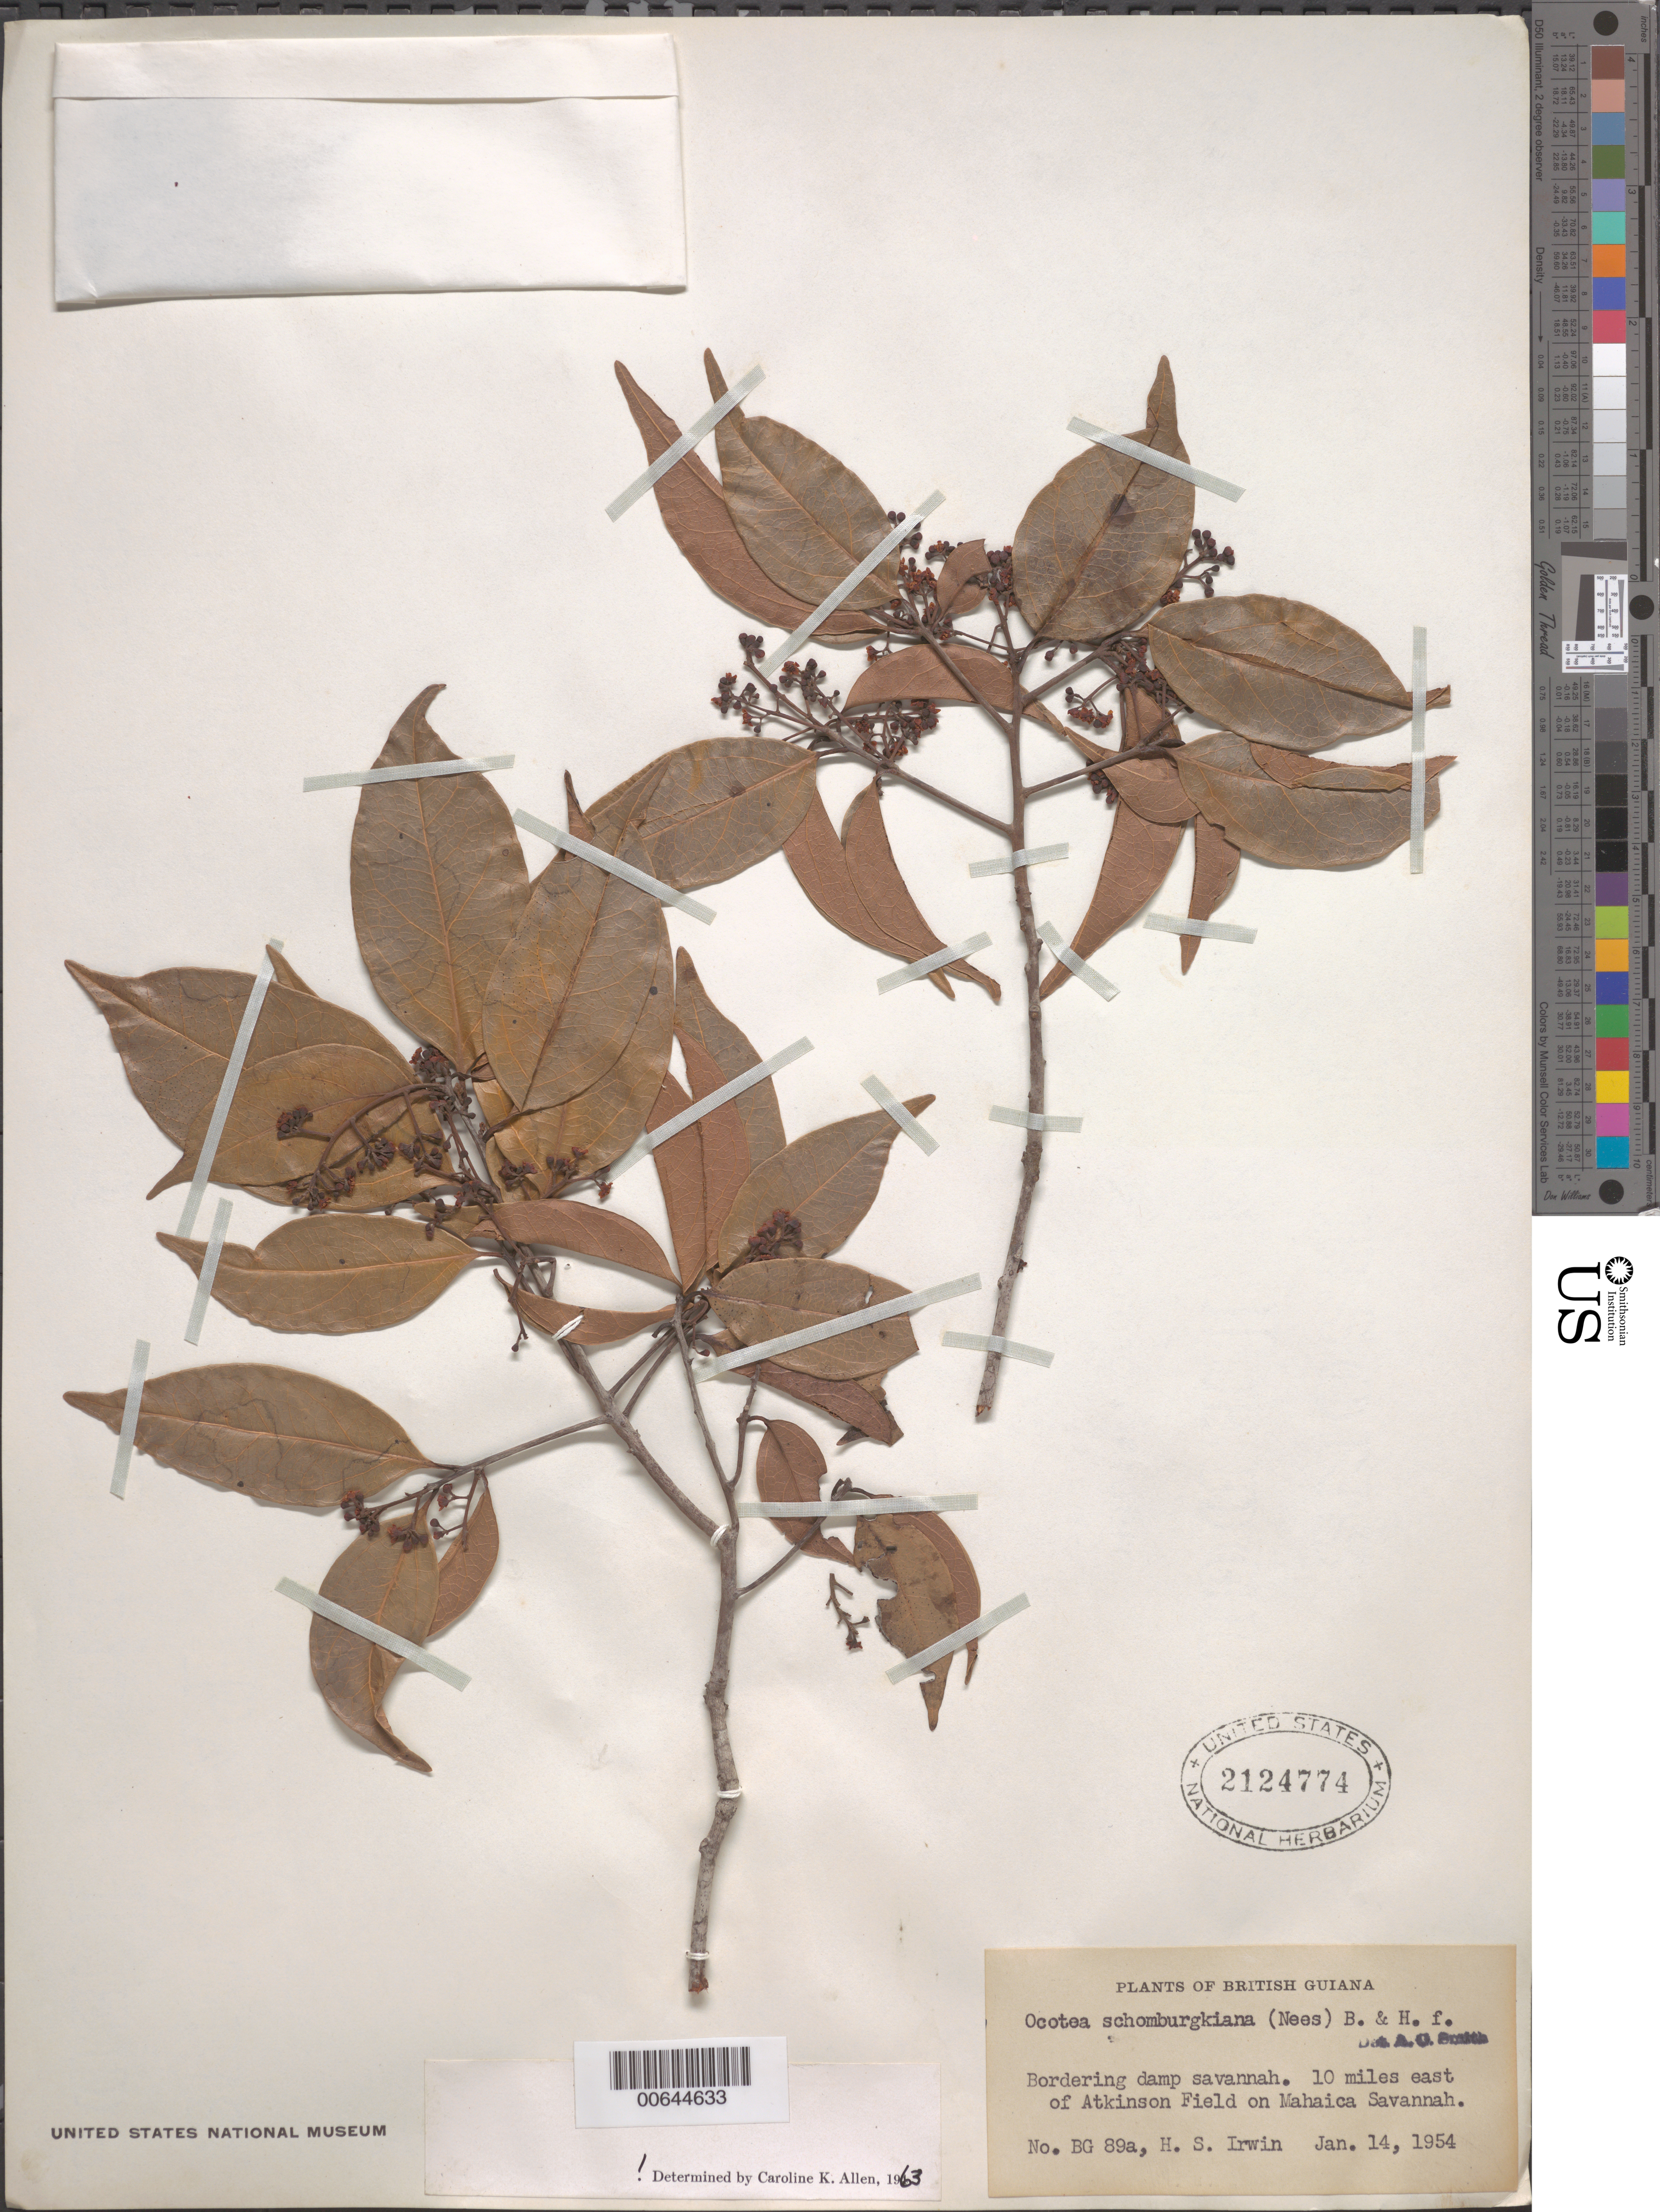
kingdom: Plantae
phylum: Tracheophyta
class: Magnoliopsida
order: Laurales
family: Lauraceae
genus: Ocotea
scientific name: Ocotea schomburgkiana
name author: (Nees) Mez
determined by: Allen, C. K.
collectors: H. Irwin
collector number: BG 89 a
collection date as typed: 14-Jan-54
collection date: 1954-01-14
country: Guyana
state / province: Demerara-Mahaica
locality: Mahaica Savannah, 10 miles east of Atkinson Field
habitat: Bordering damp savanna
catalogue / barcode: US 2124774